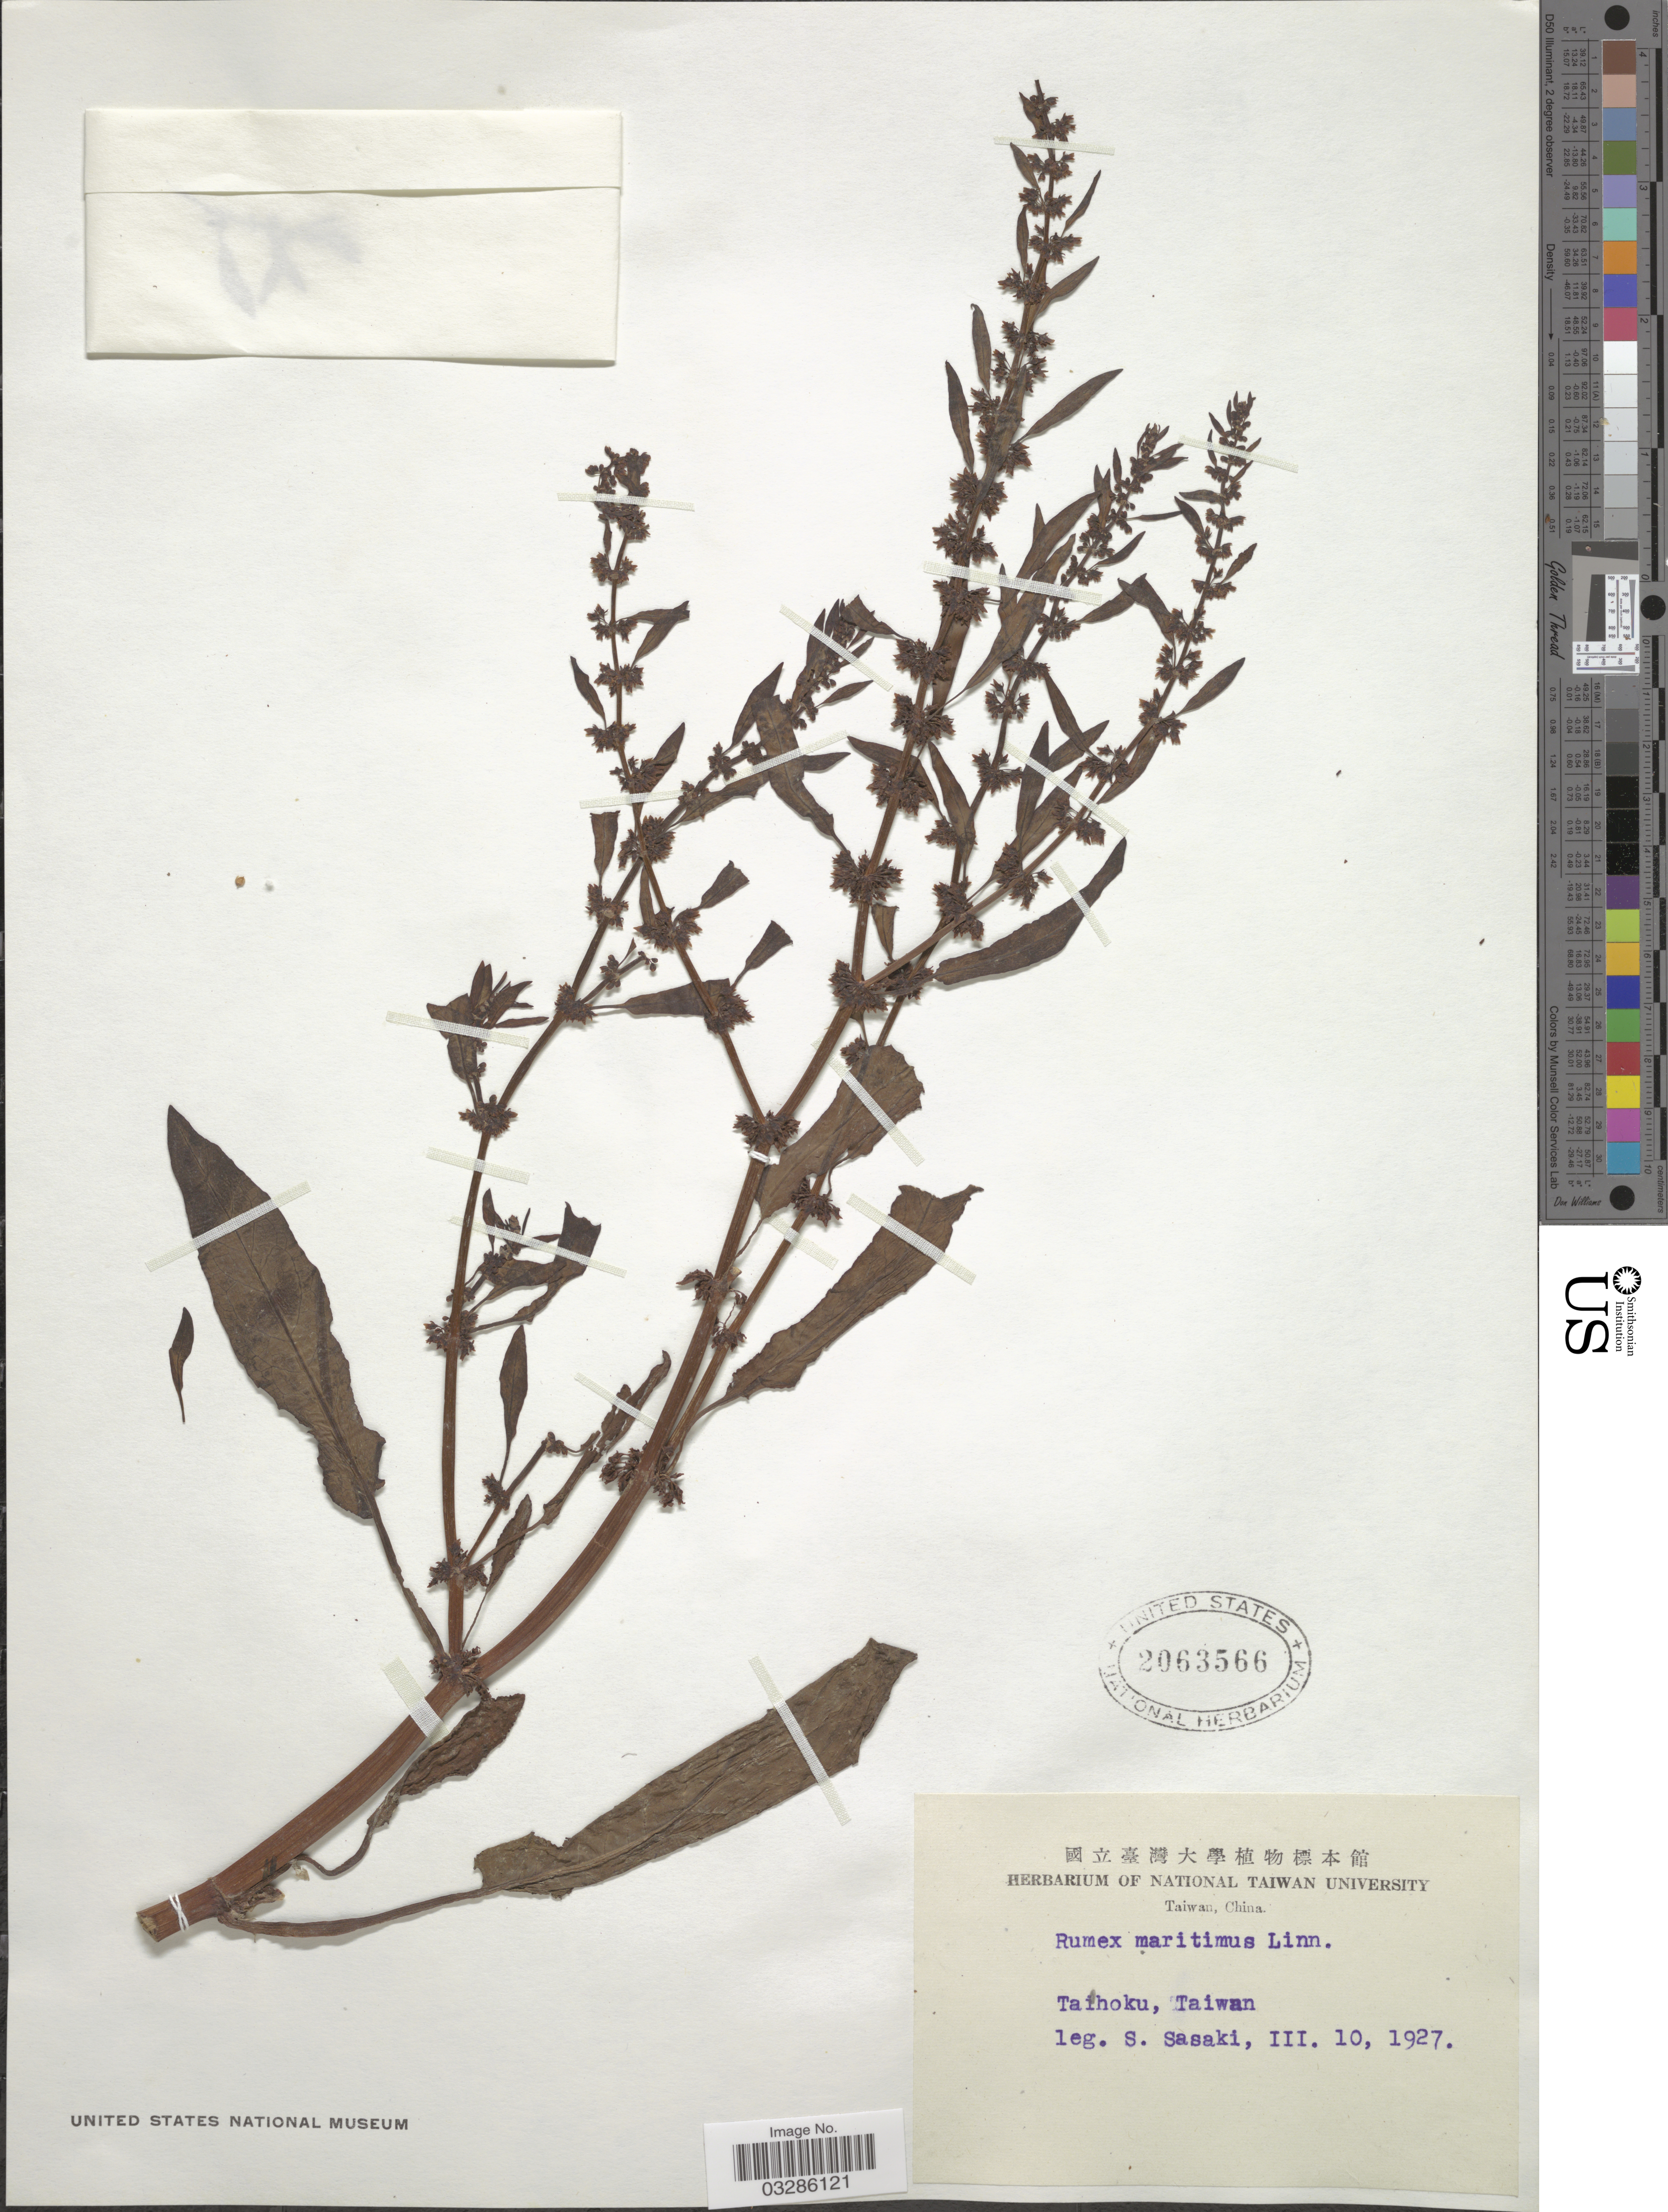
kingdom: Plantae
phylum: Tracheophyta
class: Magnoliopsida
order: Caryophyllales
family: Polygonaceae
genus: Rumex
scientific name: Rumex maritimus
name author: L.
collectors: S. Sasaki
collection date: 1927-03-10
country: Taiwan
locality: Taihoku.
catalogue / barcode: US 2063566